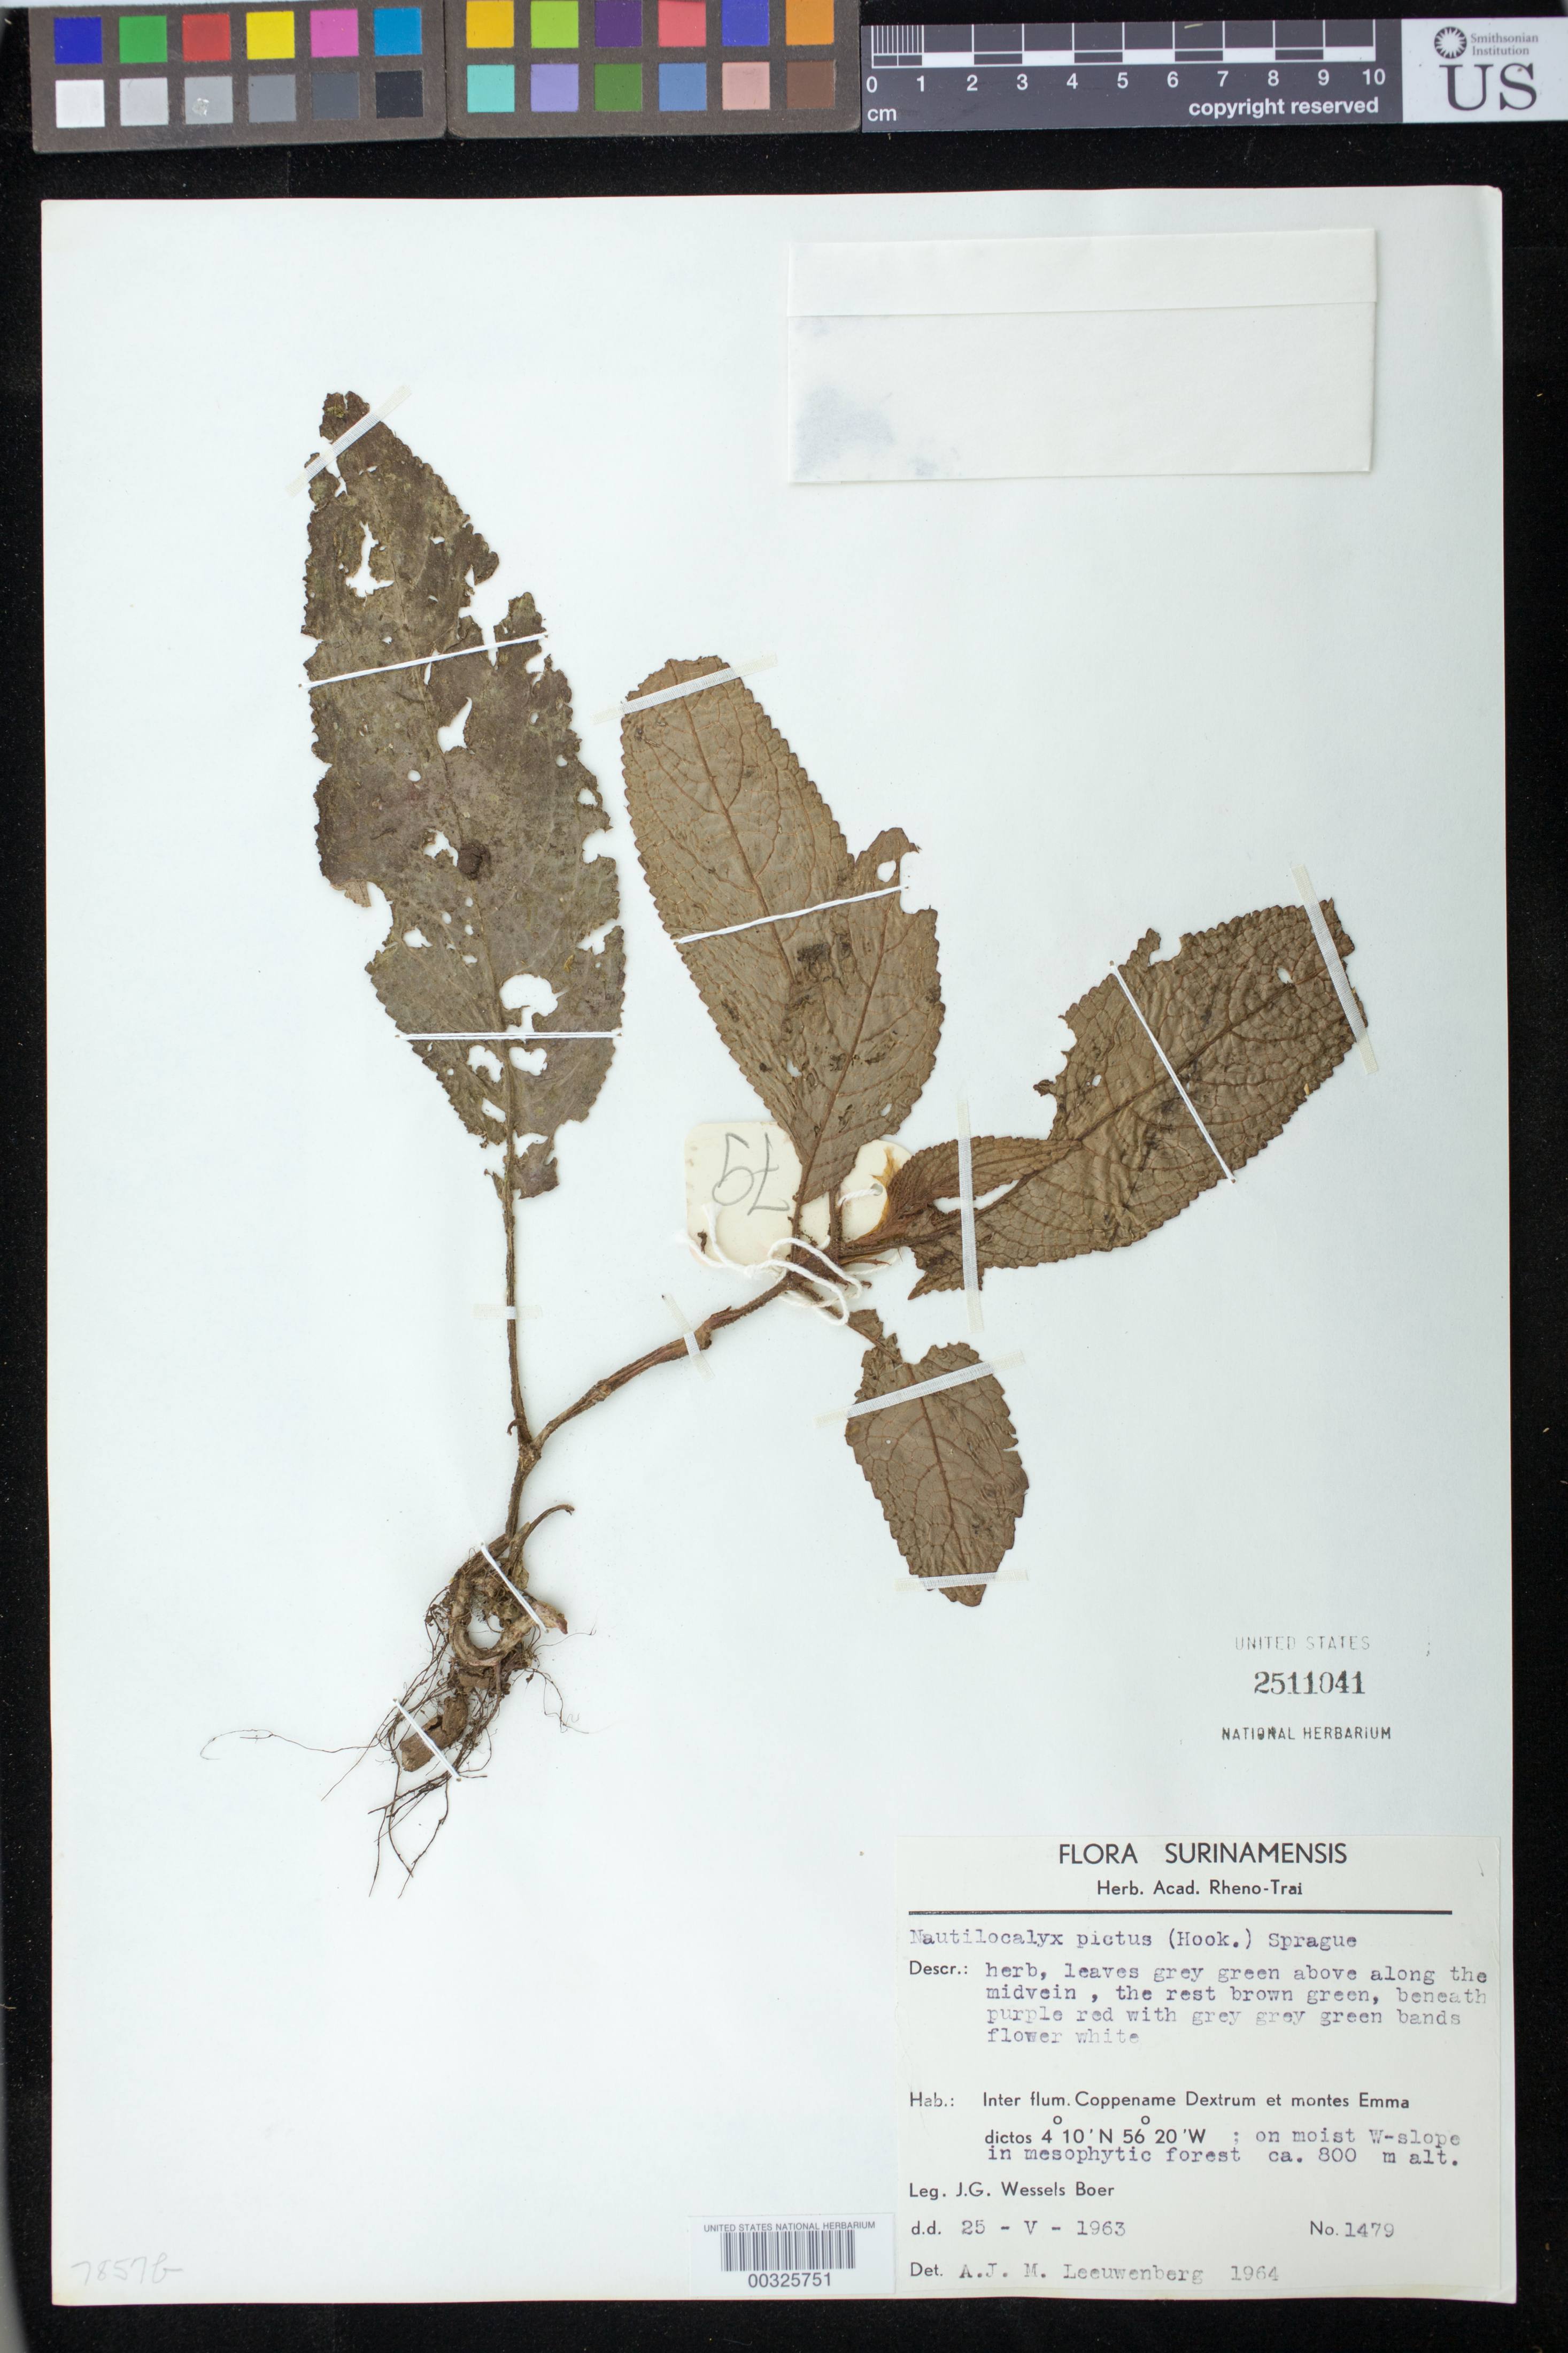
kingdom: Plantae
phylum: Tracheophyta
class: Magnoliopsida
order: Lamiales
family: Gesneriaceae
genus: Nautilocalyx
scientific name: Nautilocalyx pictus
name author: (Hook.) Sprague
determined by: Skog, Laurence E.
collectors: J. G. Wessels Boer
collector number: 1479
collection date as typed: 25 May 1963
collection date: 1963-05-25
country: Suriname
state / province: Sipaliwini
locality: Inter flum. Coppename Dextrum et montes Emma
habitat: On moist W-slope in mesophytic forest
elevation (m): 800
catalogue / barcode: US 2511041